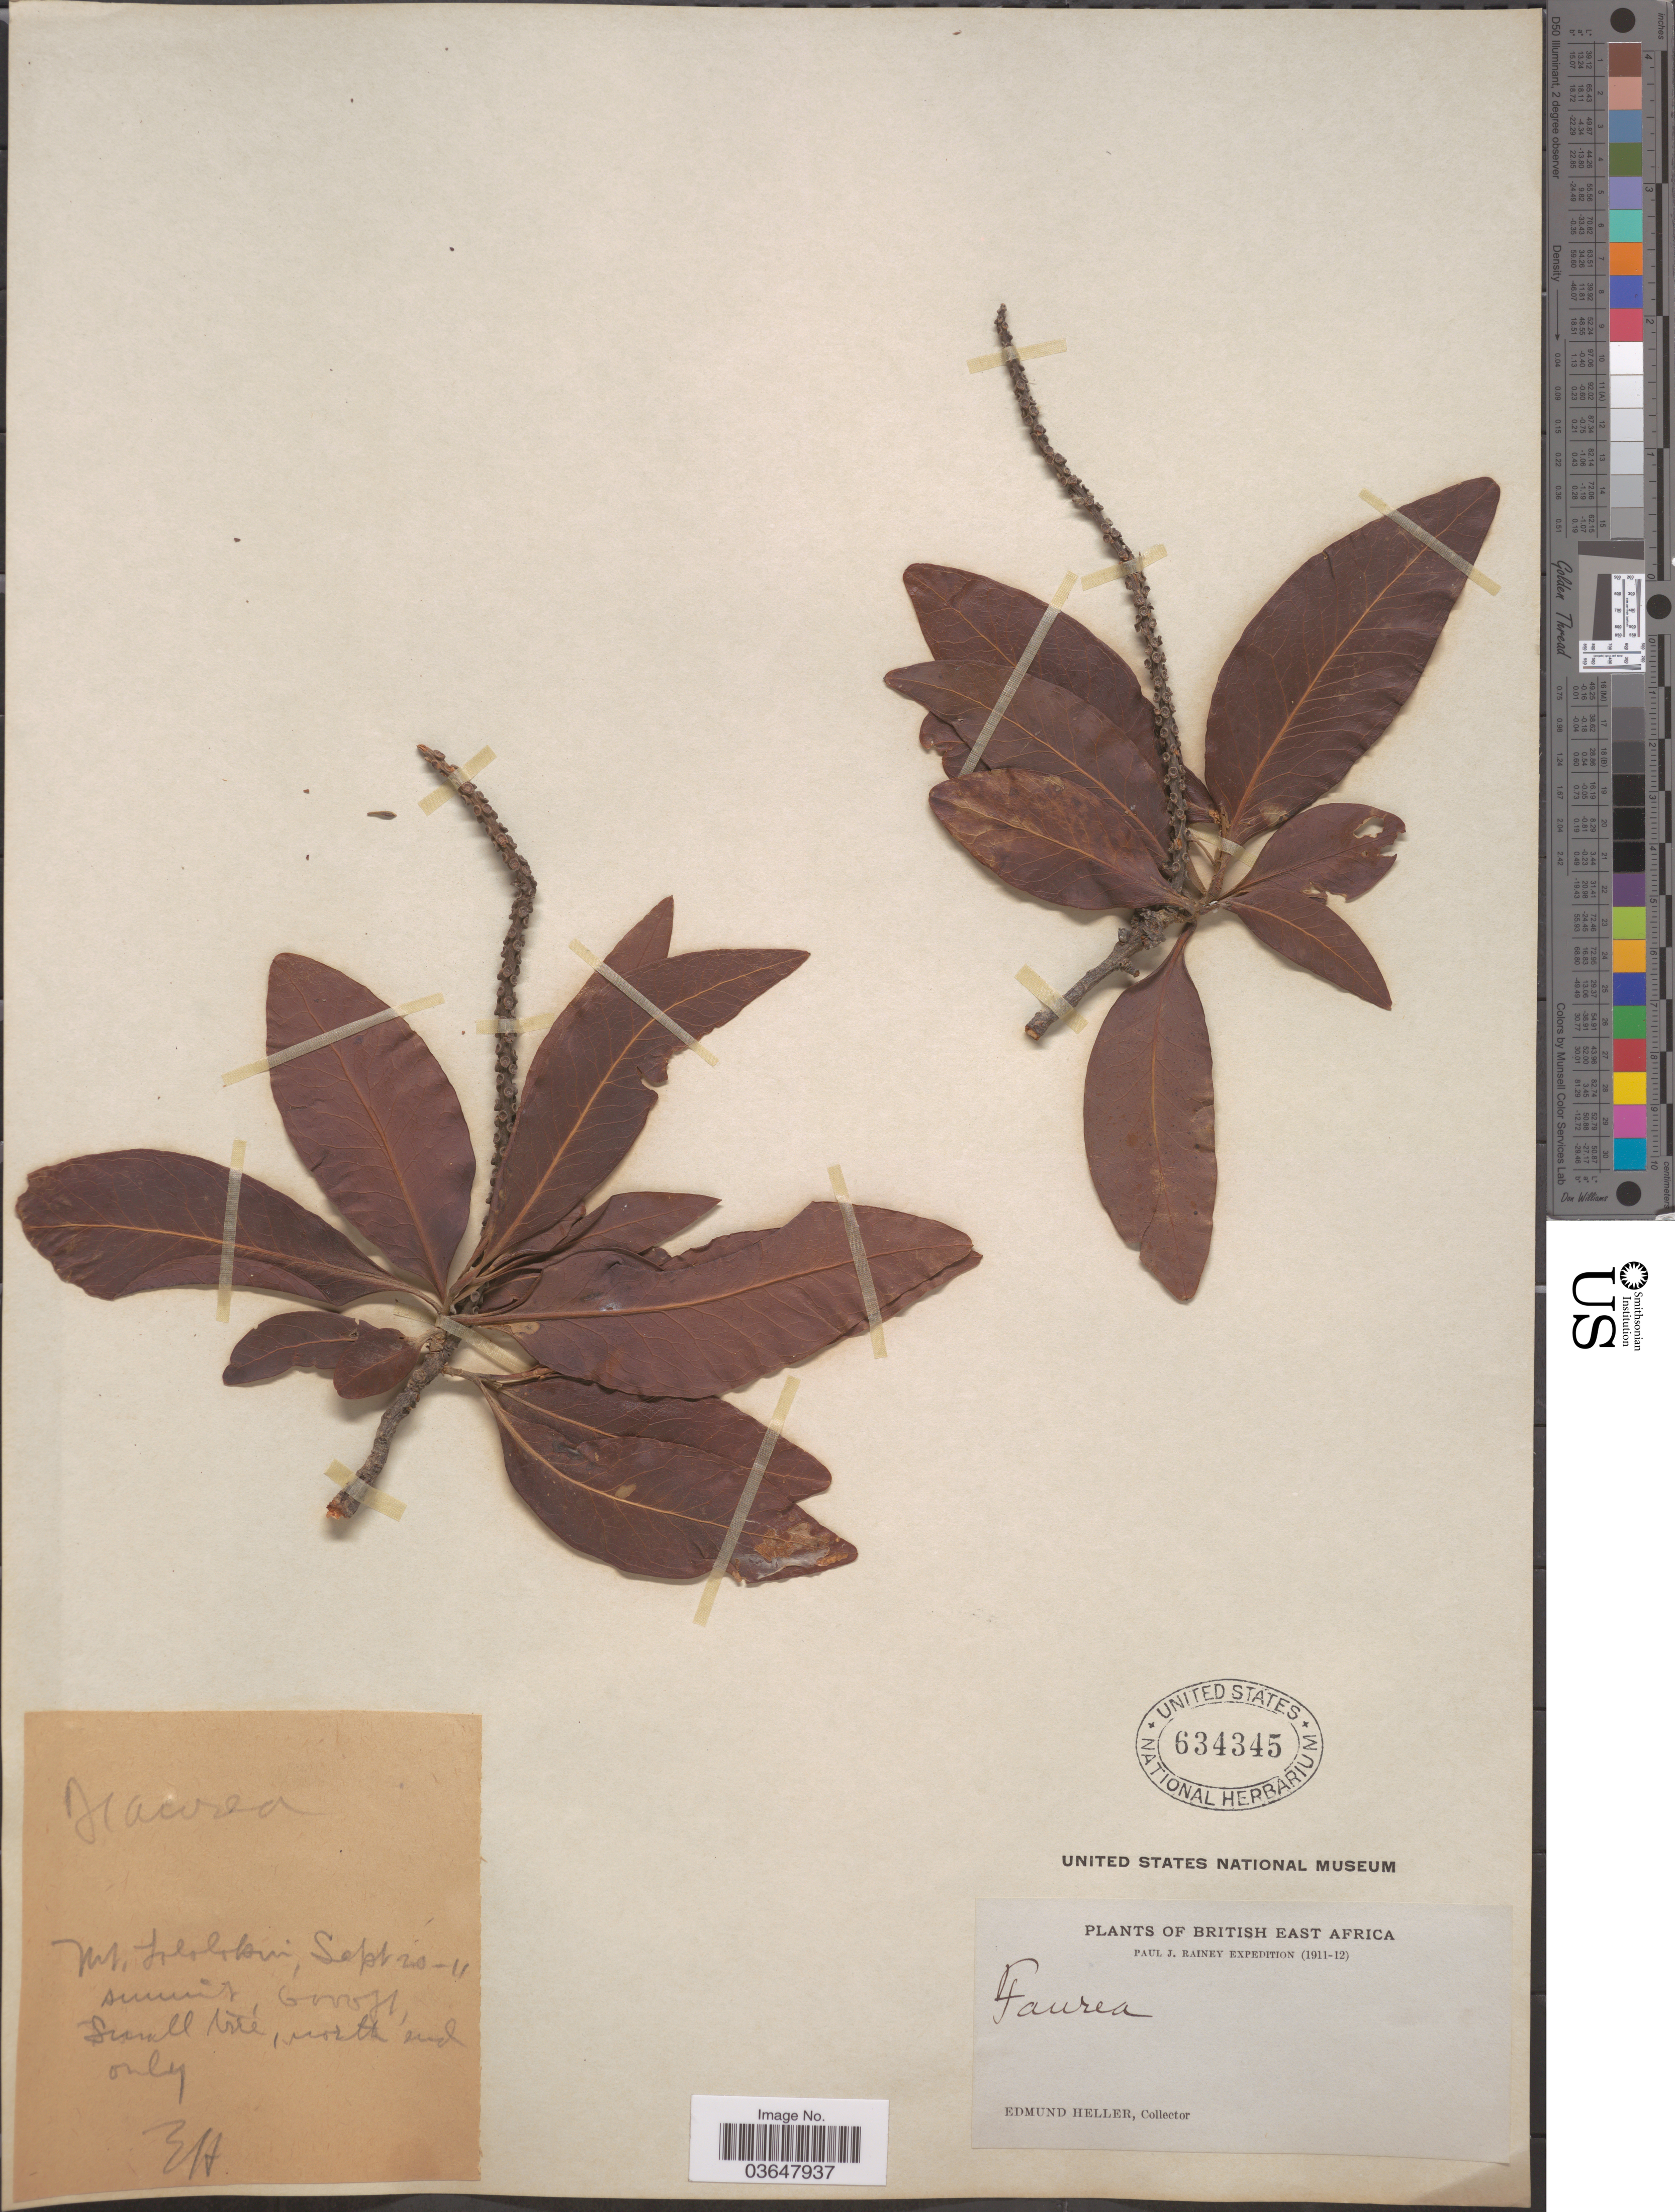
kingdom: Plantae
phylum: Tracheophyta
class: Magnoliopsida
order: Proteales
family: Proteaceae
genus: Faurea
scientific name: Faurea sp.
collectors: E. Heller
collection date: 1911-09-20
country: Kenya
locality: Mt. Sololobin [interpreted]. British East Africa.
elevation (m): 1829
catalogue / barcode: US 634345